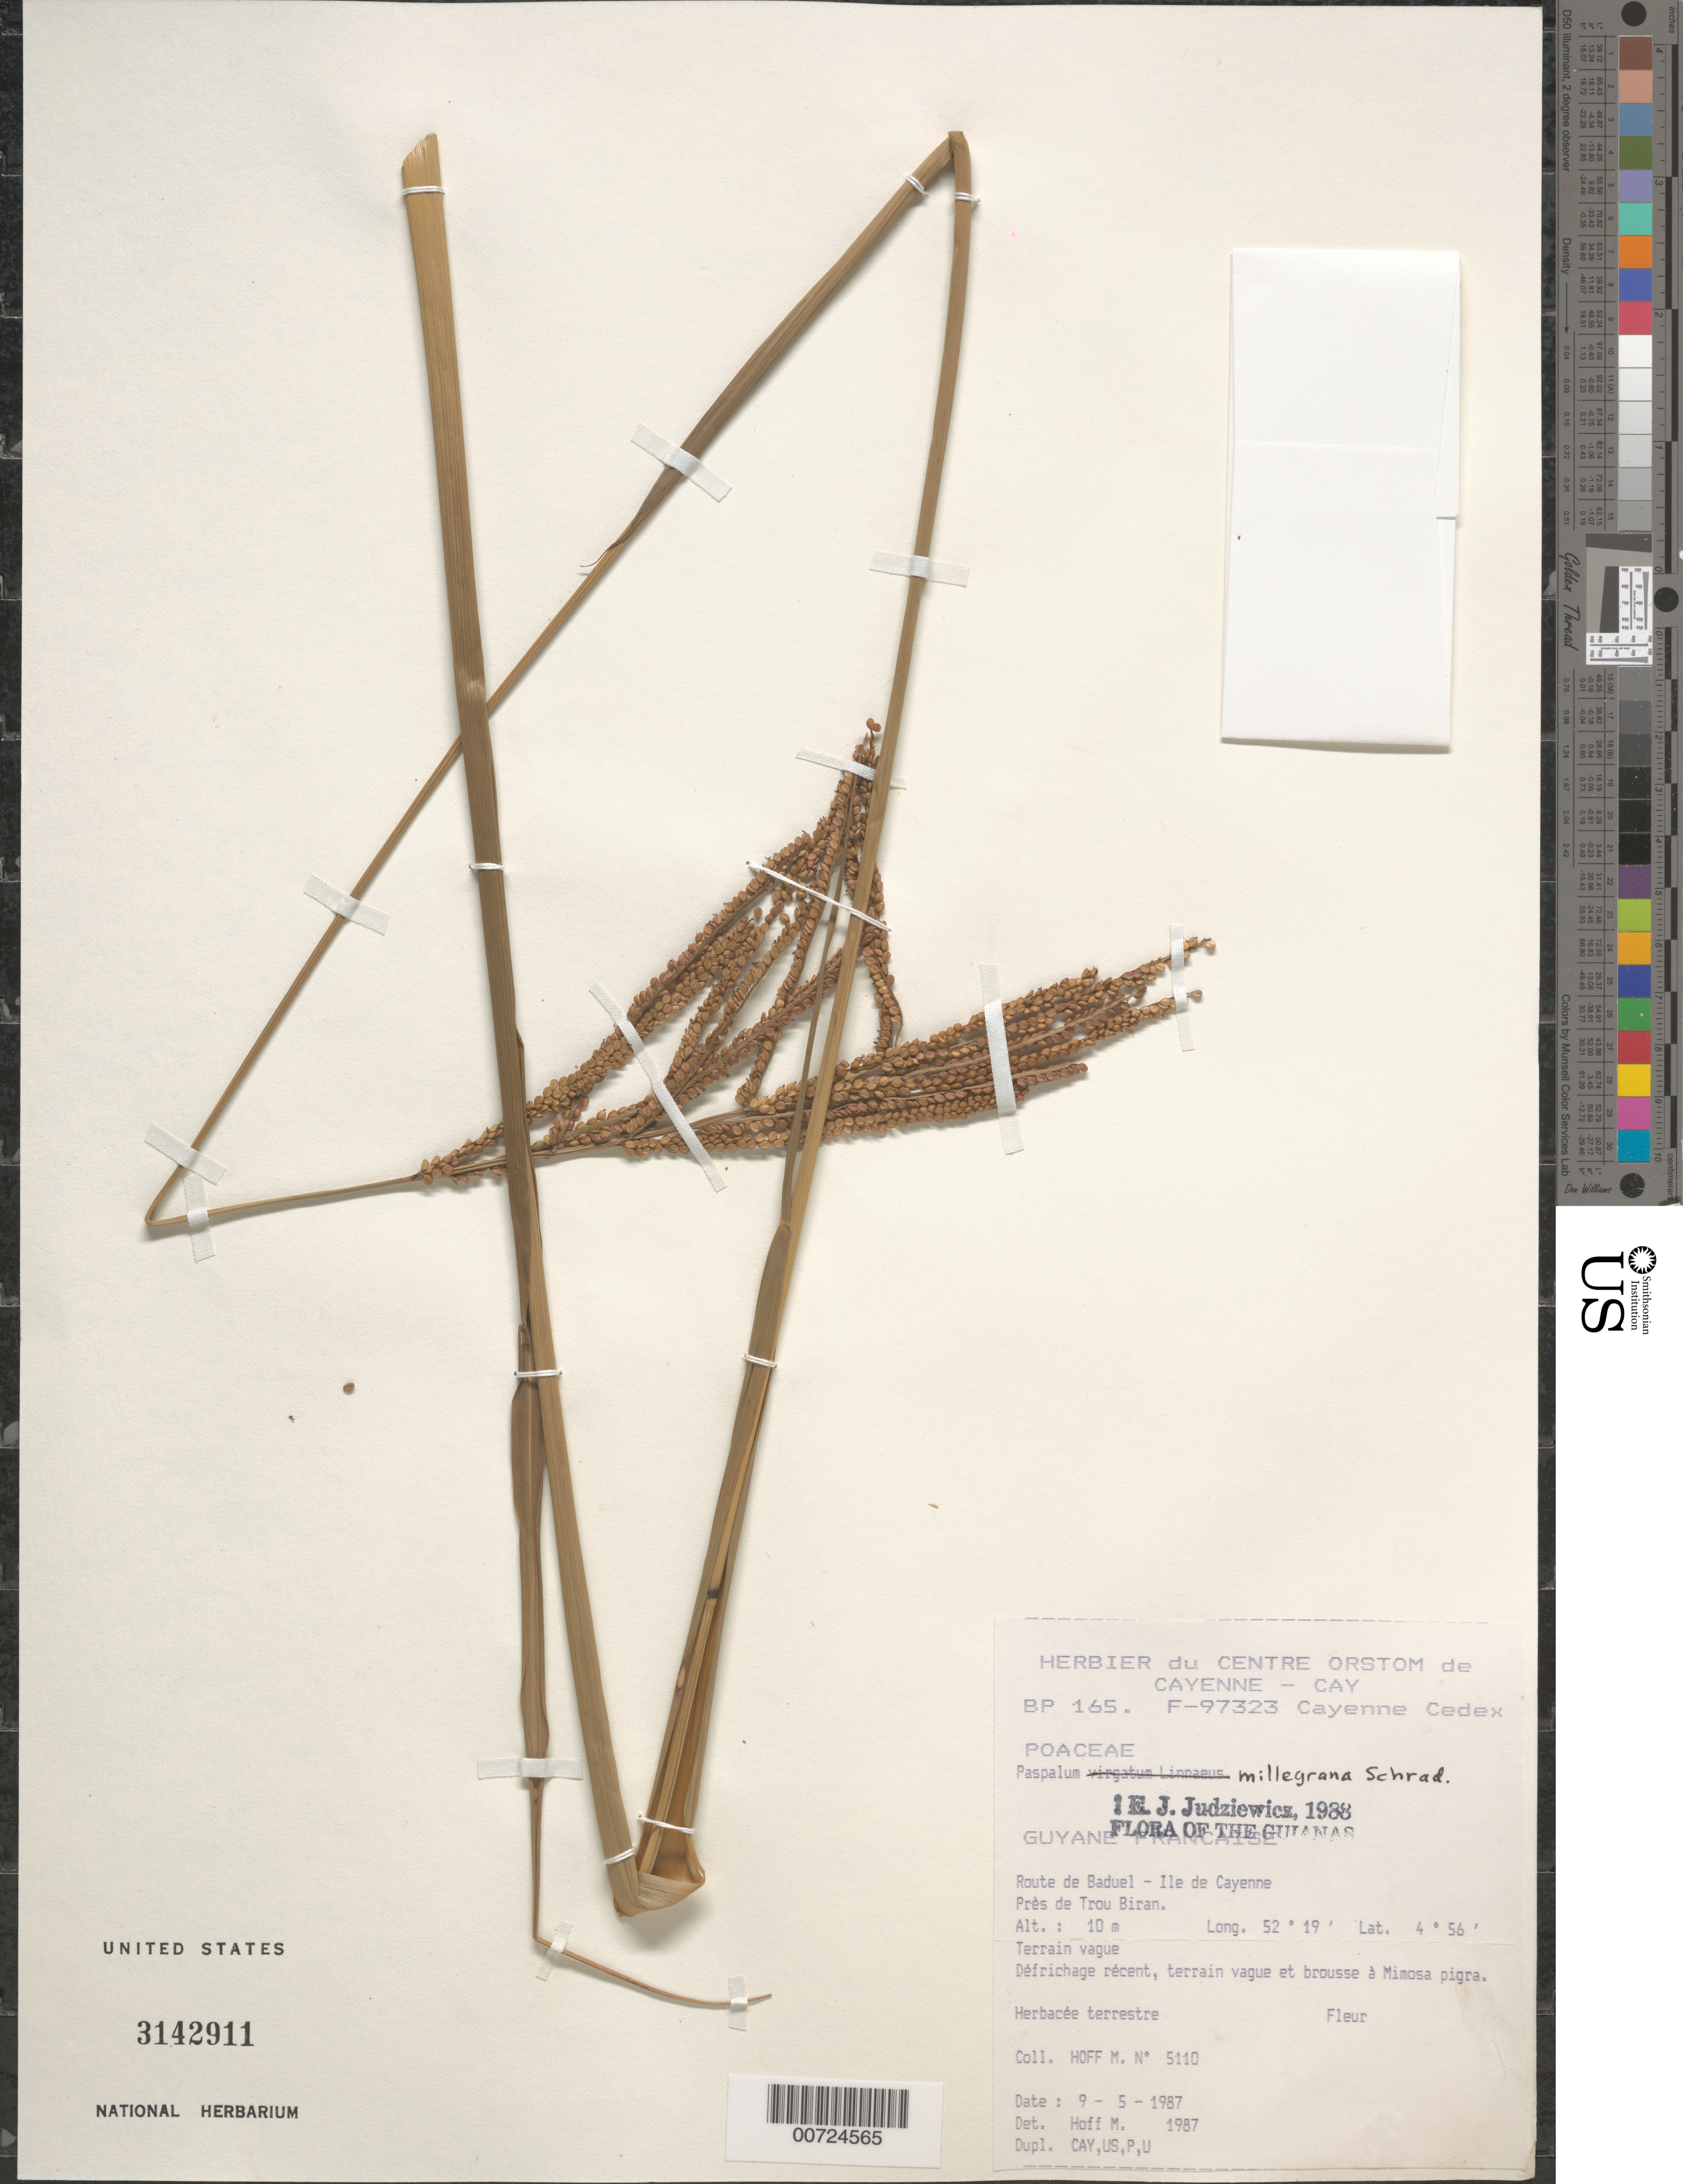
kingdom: Plantae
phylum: Tracheophyta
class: Liliopsida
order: Poales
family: Poaceae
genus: Paspalum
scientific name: Paspalum millegrana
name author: Schrad.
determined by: Judziewicz, E. J.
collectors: M. Hoff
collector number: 5110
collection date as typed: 9-May-87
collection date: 1987-05-09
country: French Guiana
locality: Route de Baduel, Ile de Cayenne, près de Trou Biran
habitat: Waste land, recent ground work; with Mimosa pigra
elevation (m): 10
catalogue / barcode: US 3142911